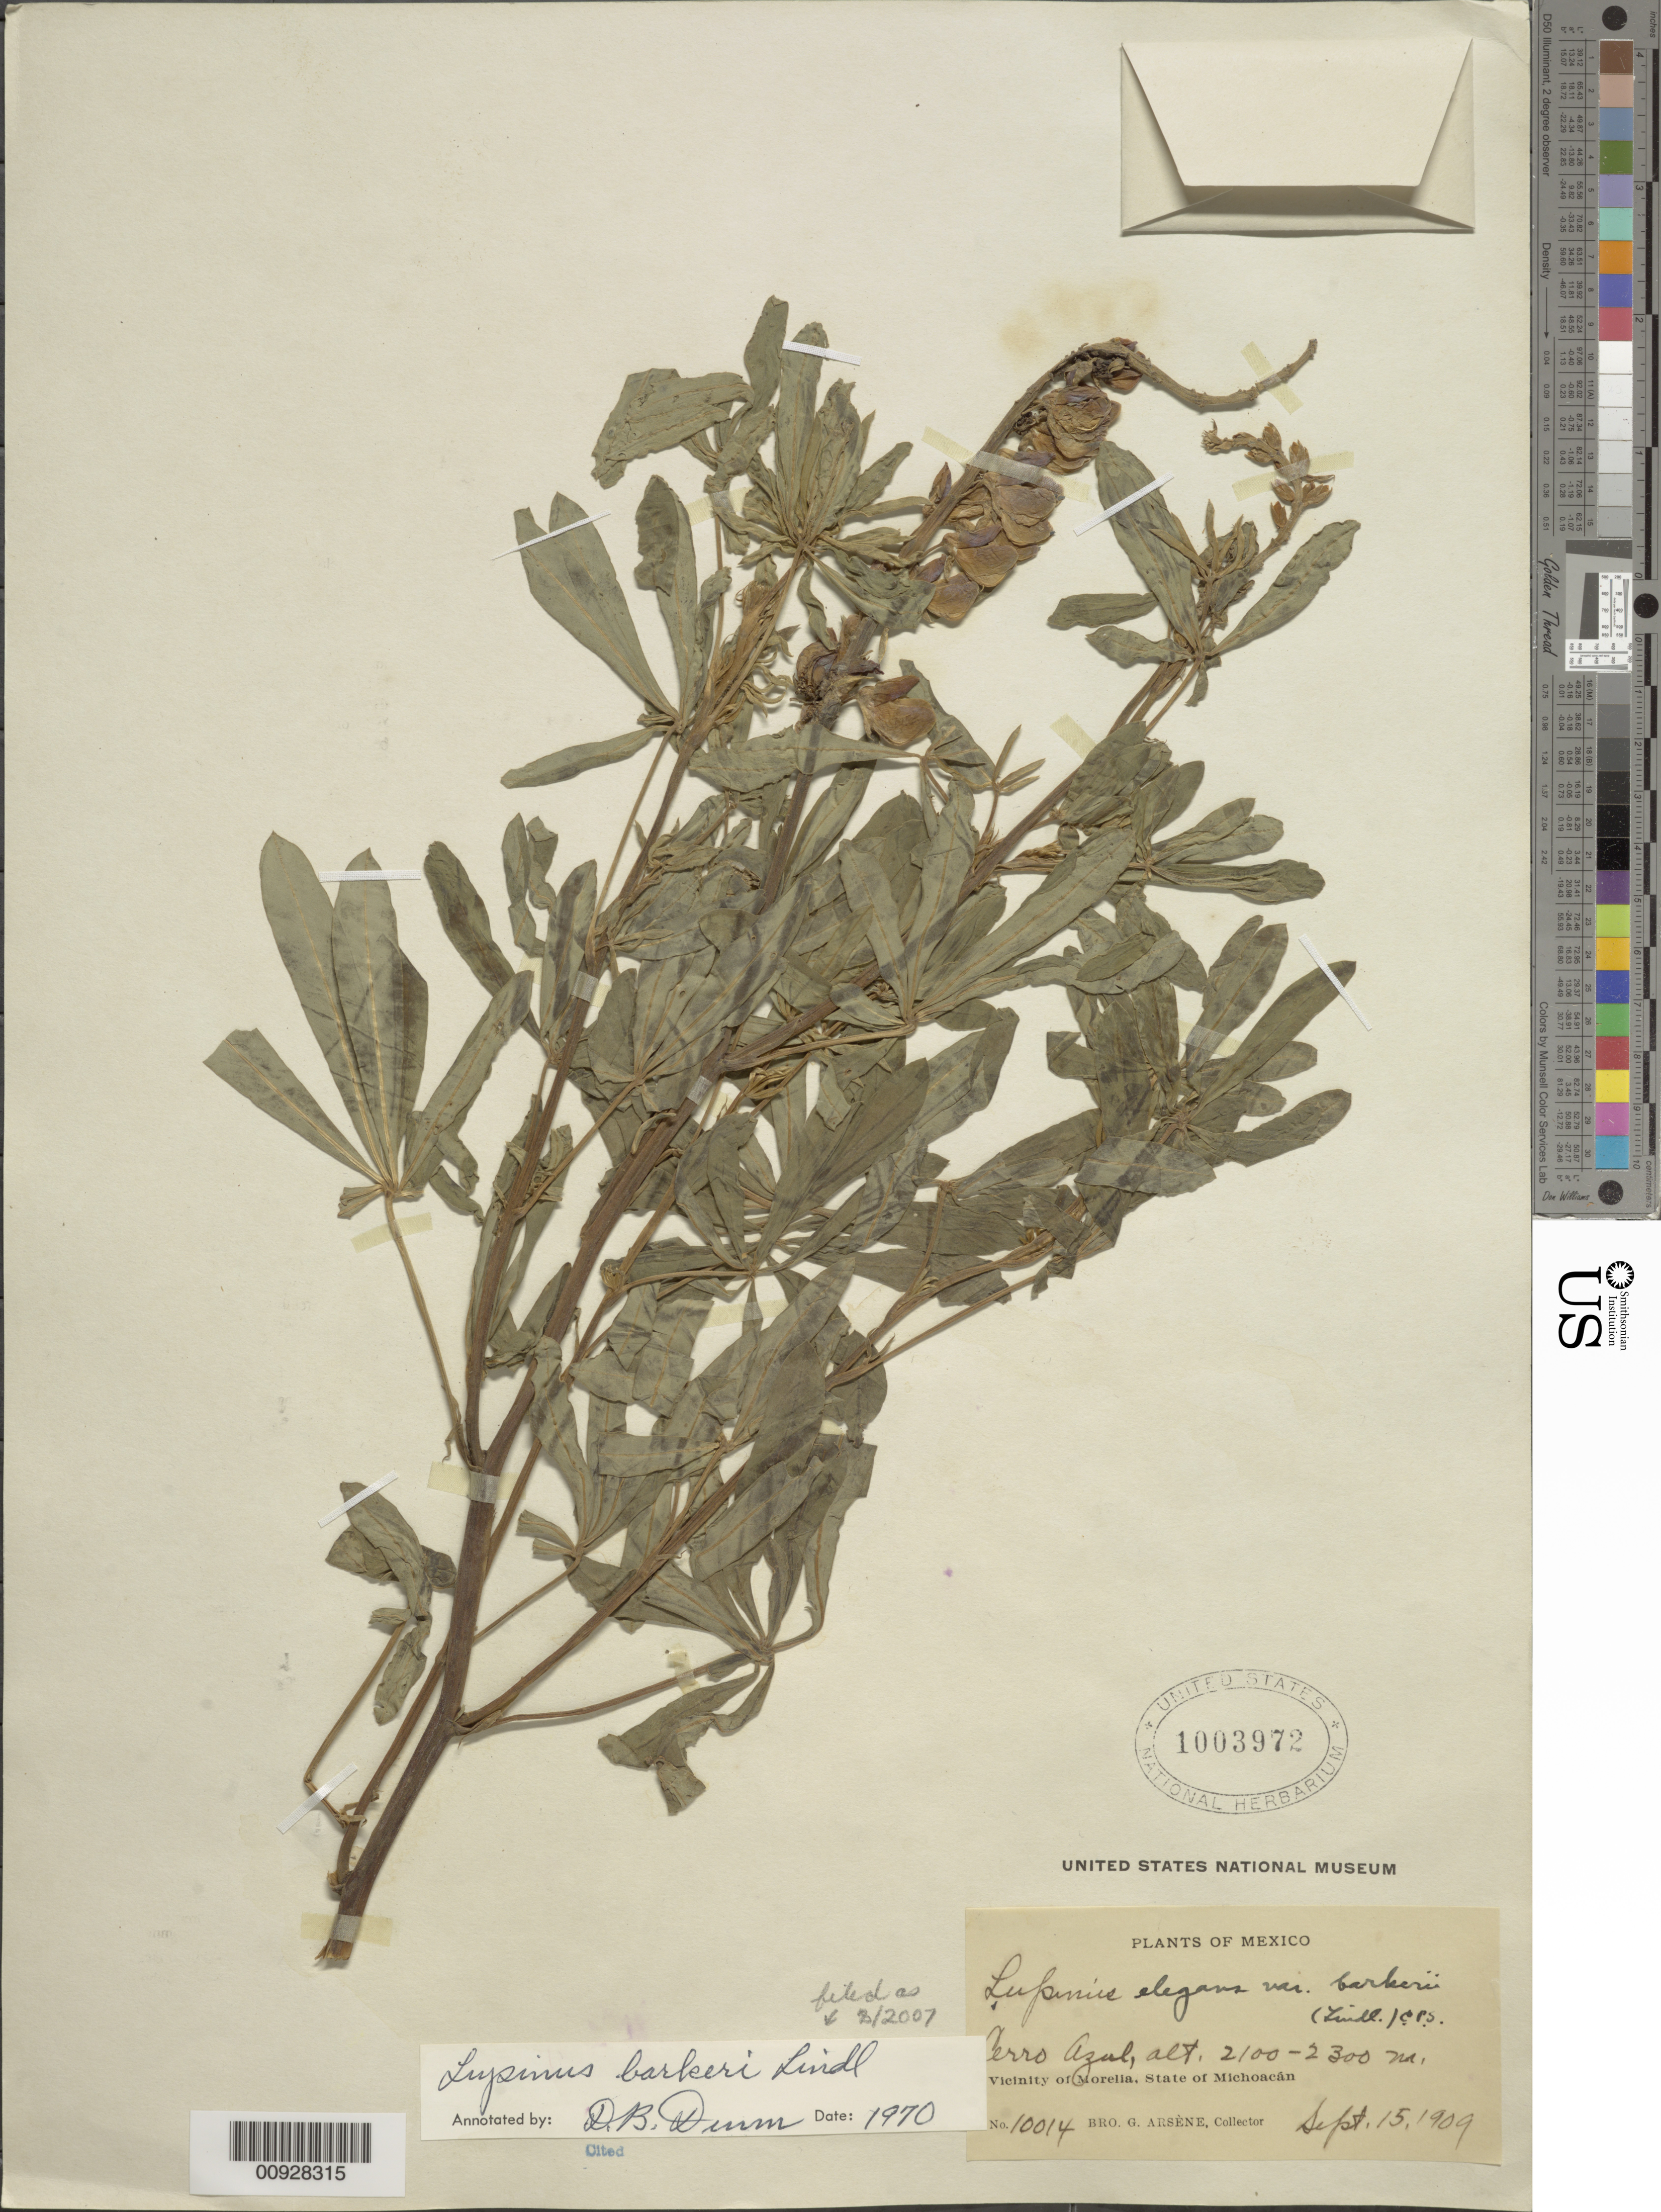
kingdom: Plantae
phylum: Tracheophyta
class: Magnoliopsida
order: Fabales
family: Fabaceae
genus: Lupinus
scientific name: Lupinus barkeri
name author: Lindl.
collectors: Bro. G. Arsène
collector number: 10014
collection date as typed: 15 Sep 1909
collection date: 1909-09-15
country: Mexico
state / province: Michoacán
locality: Cerro Azul. Vicinity of Morelia, State of Michoacán.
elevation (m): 2300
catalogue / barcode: US 1003972